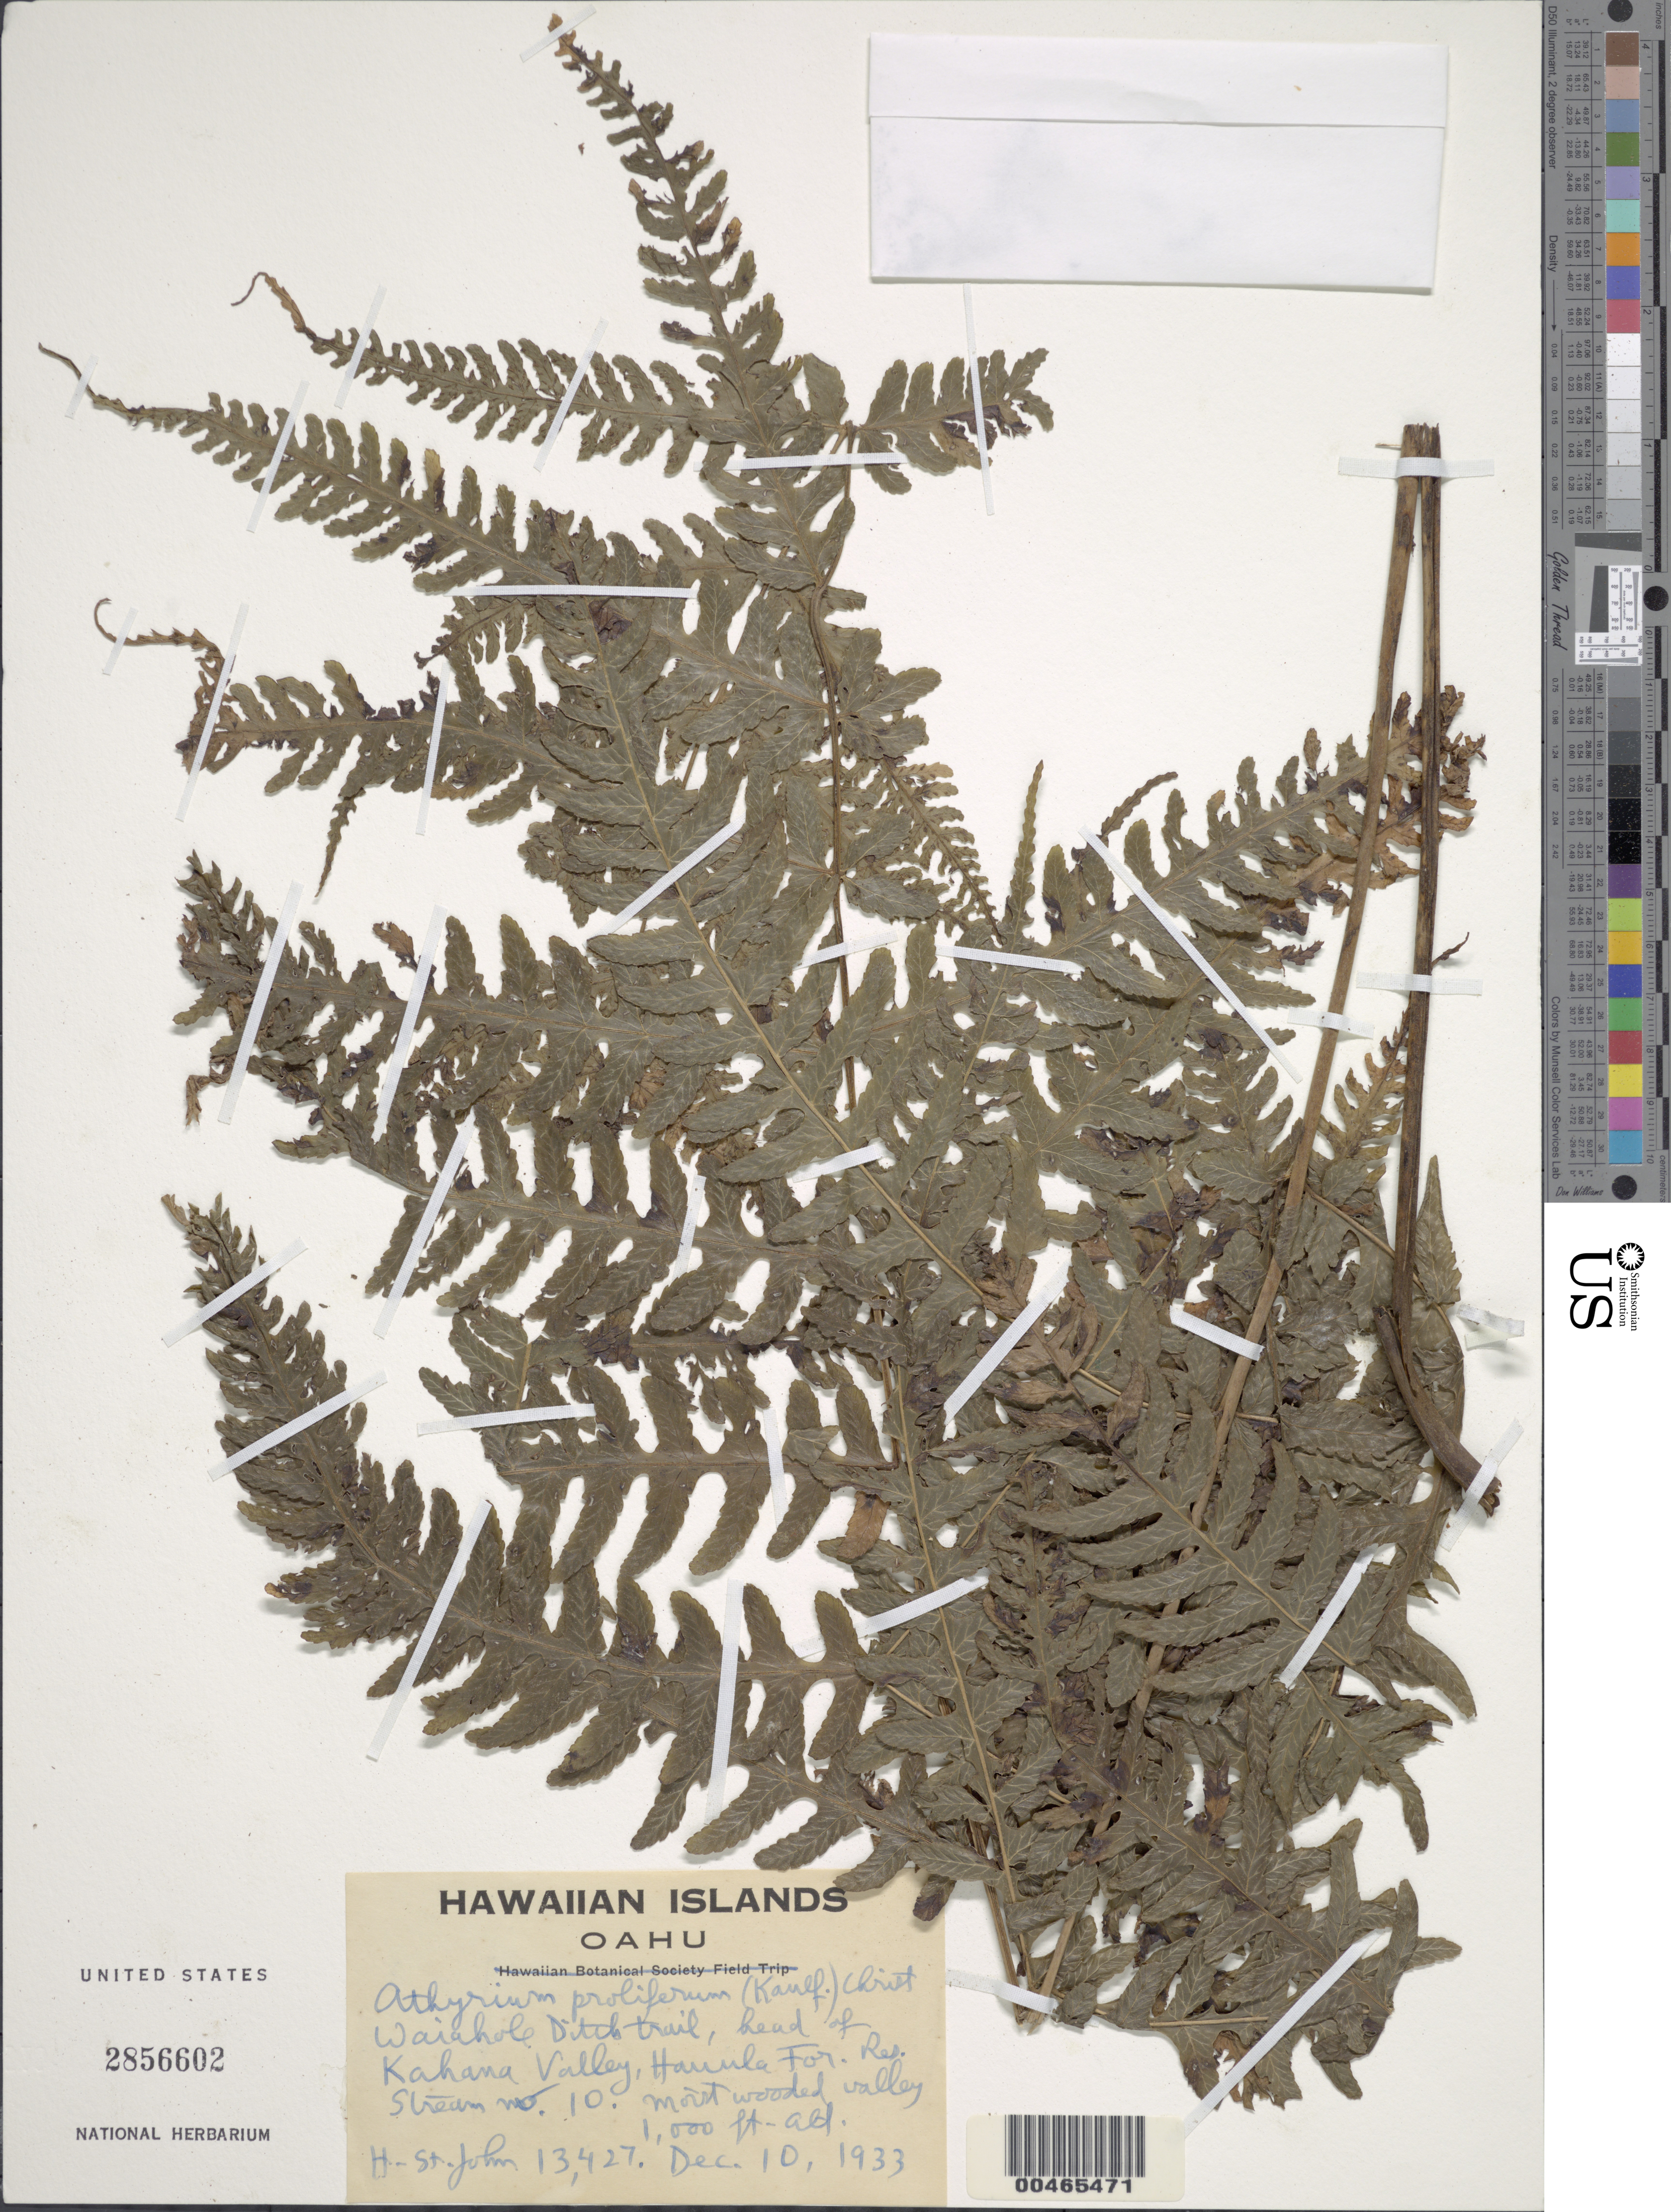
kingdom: Plantae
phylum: Tracheophyta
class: Polypodiopsida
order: Polypodiales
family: Athyriaceae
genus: Deparia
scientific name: Deparia prolifera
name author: (Kaulf.) Hook. & Grev.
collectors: H. St. John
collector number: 13427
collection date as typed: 10 Dec 1933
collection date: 1933-12-10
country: United States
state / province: Hawaii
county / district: Honolulu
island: Oahu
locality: Waiahole Ditch Trail, head of Kahana Valley, Hauula Forest Reserve Stream no.10, Oahu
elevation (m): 305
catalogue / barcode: US 2856602